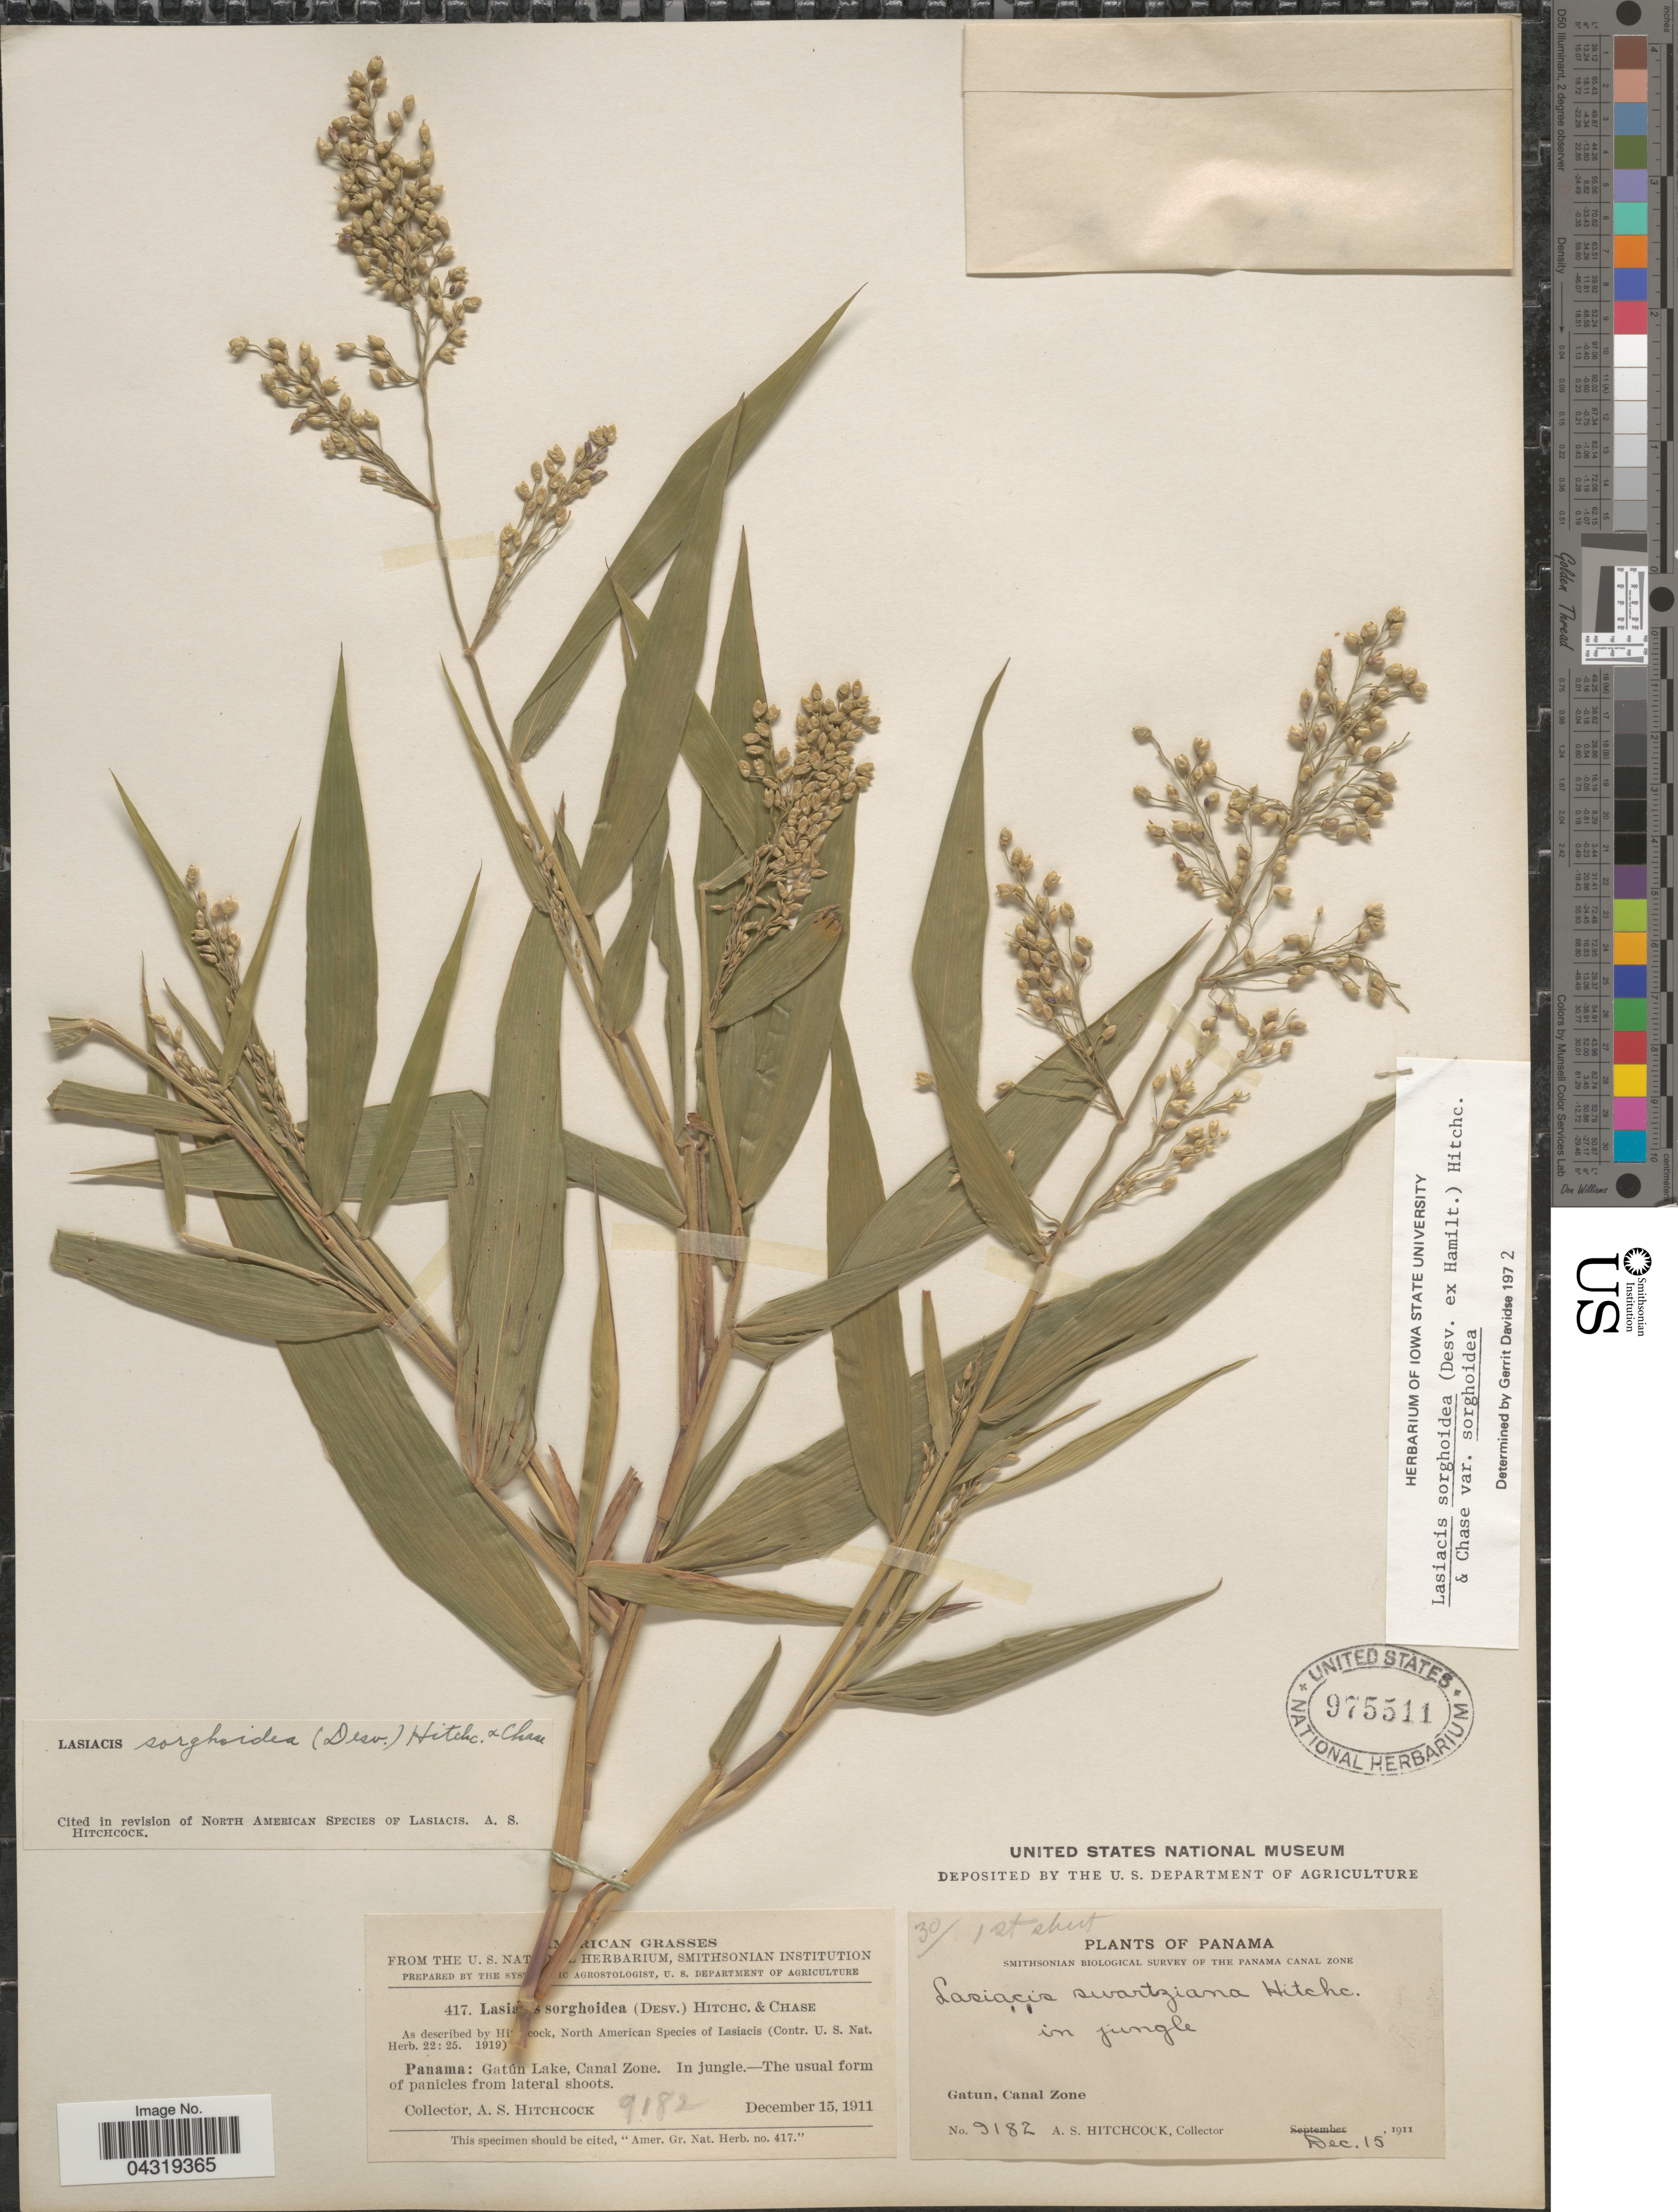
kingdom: Plantae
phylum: Tracheophyta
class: Liliopsida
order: Poales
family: Poaceae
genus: Lasiacis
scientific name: Lasiacis sorghoidea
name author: (Desv. ex Ham.) Hitchc. & Chase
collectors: A. S. Hitchcock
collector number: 9182/417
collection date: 1911-12-15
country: Panama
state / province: Colón / Panamá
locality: Smithsonian Biological Survey of the Panama Canal Zone. Gatún Lake, Canal Zone. In jungle.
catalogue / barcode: US 975511